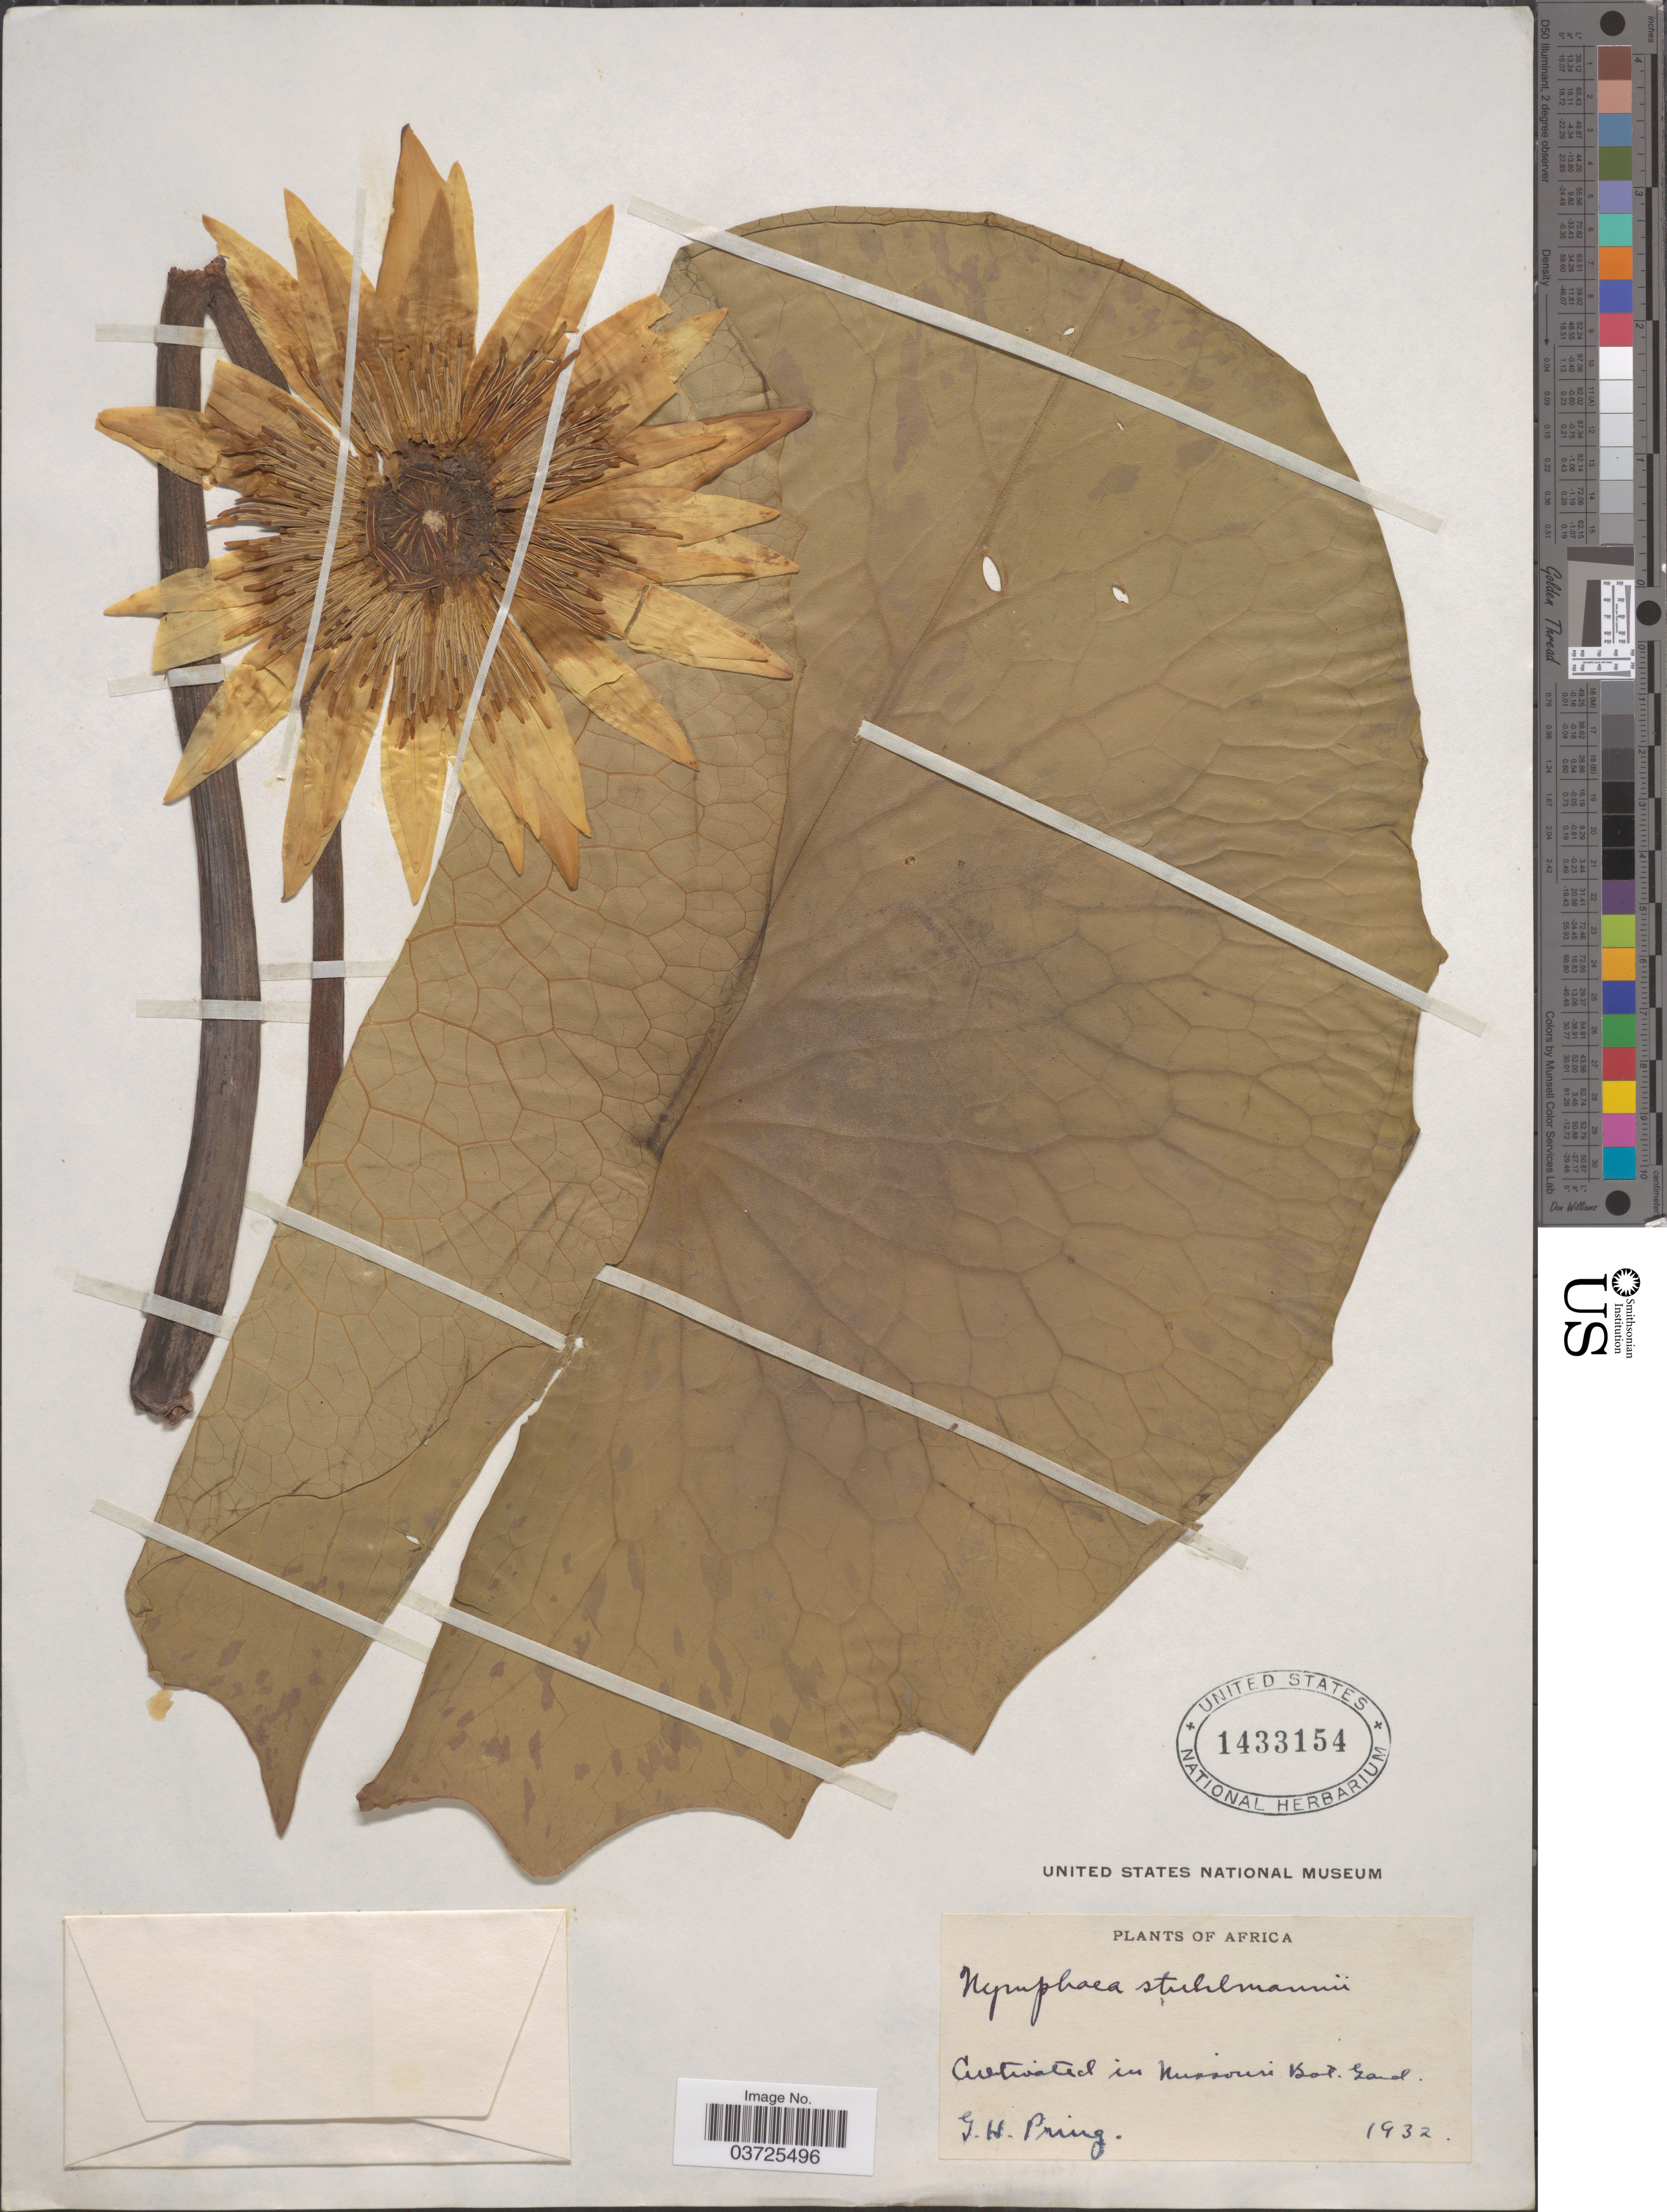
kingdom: Plantae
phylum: Tracheophyta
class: Magnoliopsida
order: Nymphaeales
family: Nymphaeaceae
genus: Nymphaea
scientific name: Nymphaea stuhlmannii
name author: Schweinf. & Gilg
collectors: G. Pring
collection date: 1932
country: United States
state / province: Missouri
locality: Cultivated in Missouri Bot. Gard.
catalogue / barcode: US 1433154